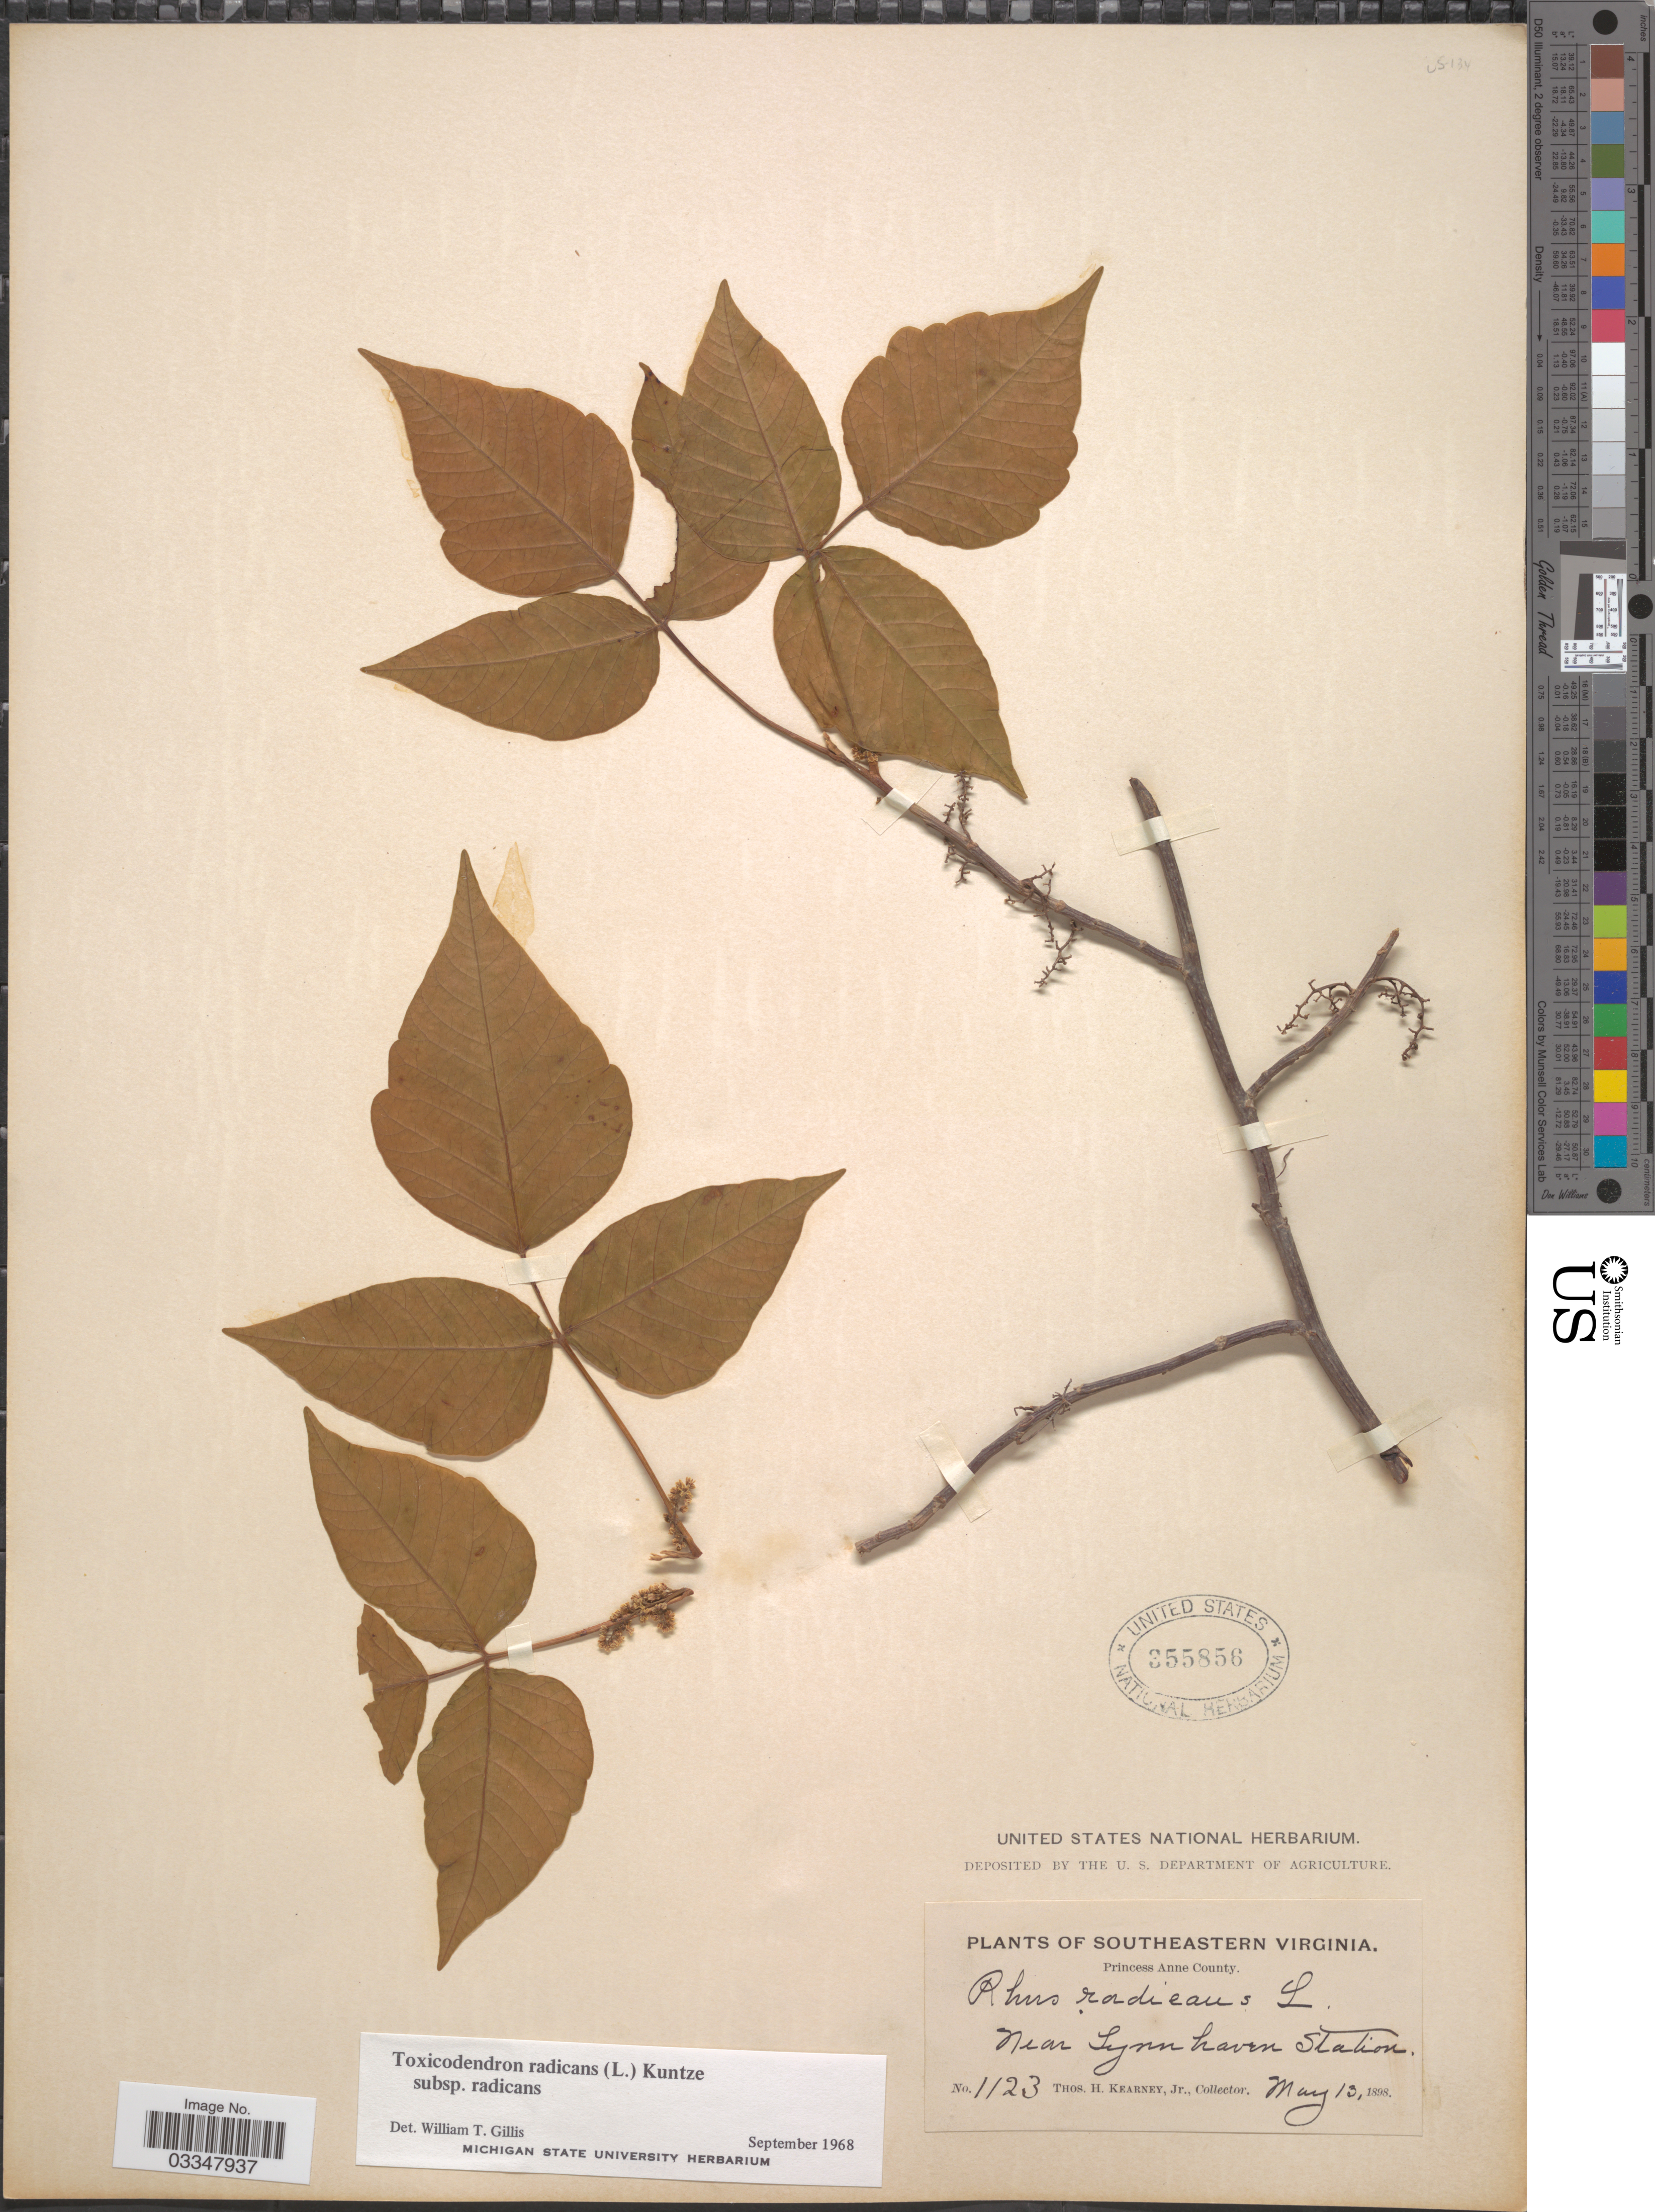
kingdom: Plantae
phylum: Tracheophyta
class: Magnoliopsida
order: Sapindales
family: Anacardiaceae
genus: Toxicodendron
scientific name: Toxicodendron radicans subsp. radicans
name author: (L.) Kuntze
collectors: T. H. Kearney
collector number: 1123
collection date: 1898-05-13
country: United States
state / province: Virginia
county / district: City of Virginia Beach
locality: Southeastern Virginia. Princess Anne County. Near Lynn haven Station.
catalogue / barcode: US 355856